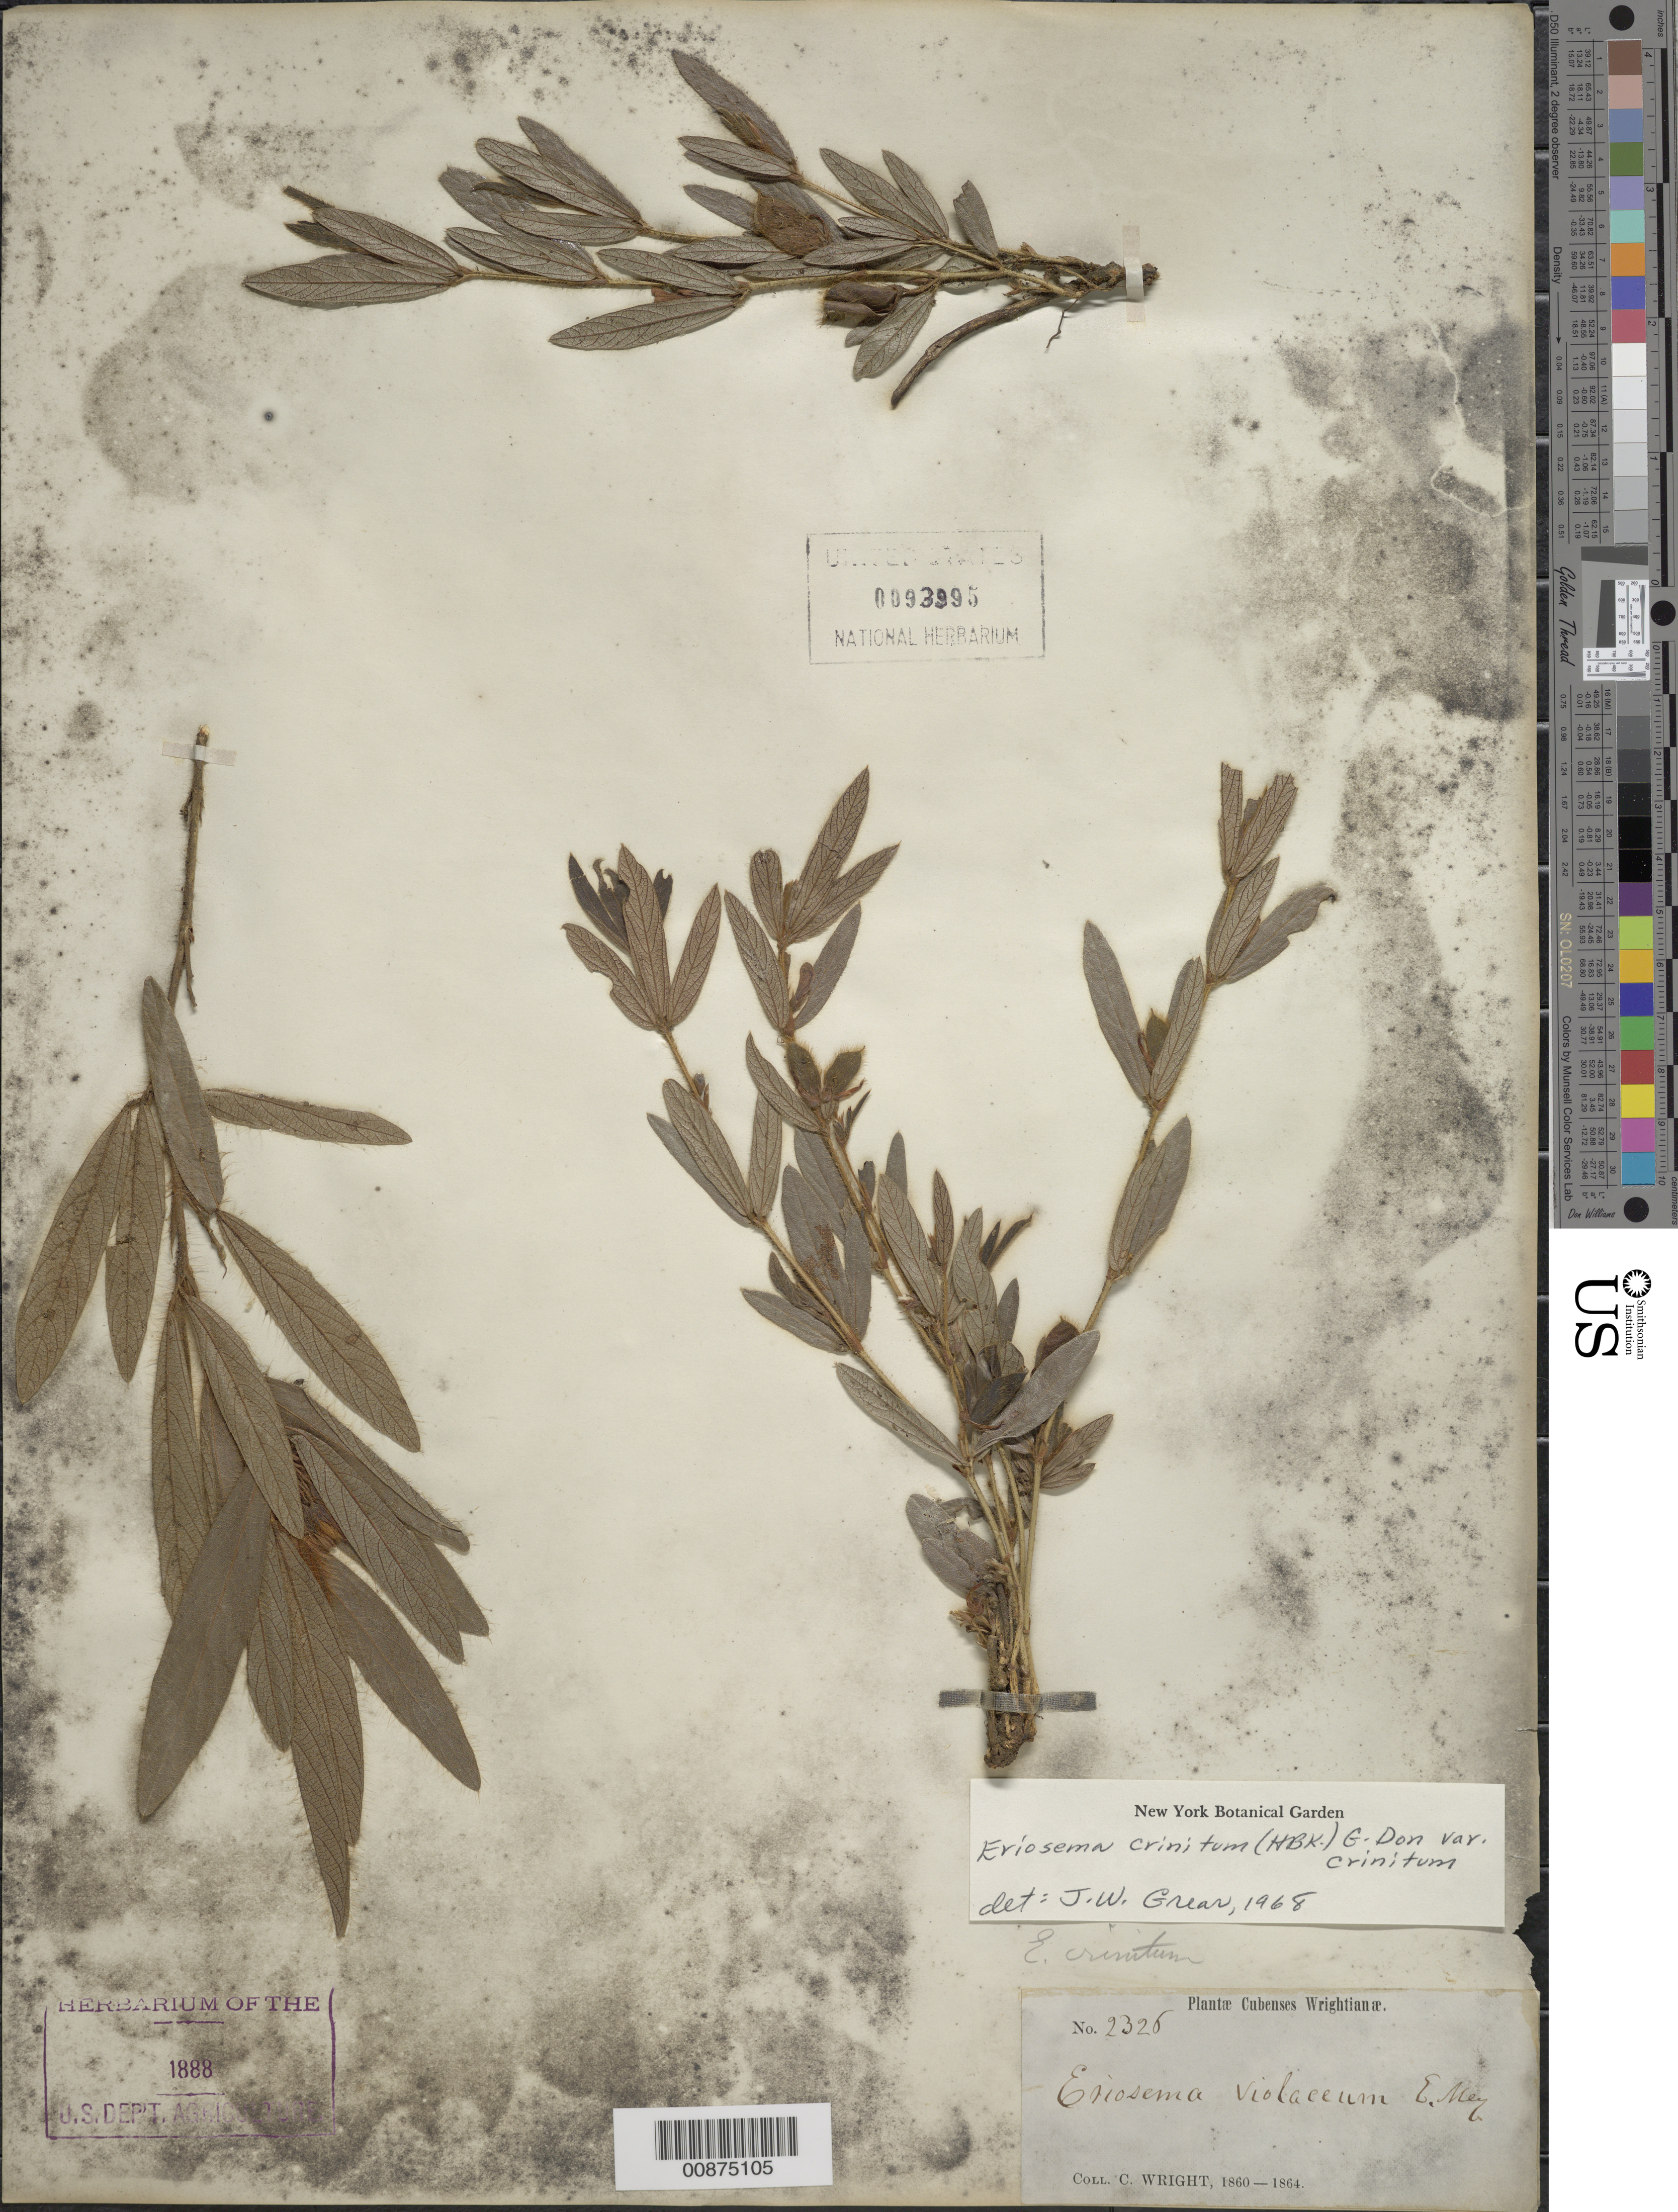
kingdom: Plantae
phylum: Tracheophyta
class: Magnoliopsida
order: Fabales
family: Fabaceae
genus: Eriosema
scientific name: Eriosema crinitum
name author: (Kunth) G. Don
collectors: C. Wright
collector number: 2326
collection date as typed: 1860 to -- --- 1864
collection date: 1860/1864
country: Cuba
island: Cuba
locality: Cuba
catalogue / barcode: US 93995